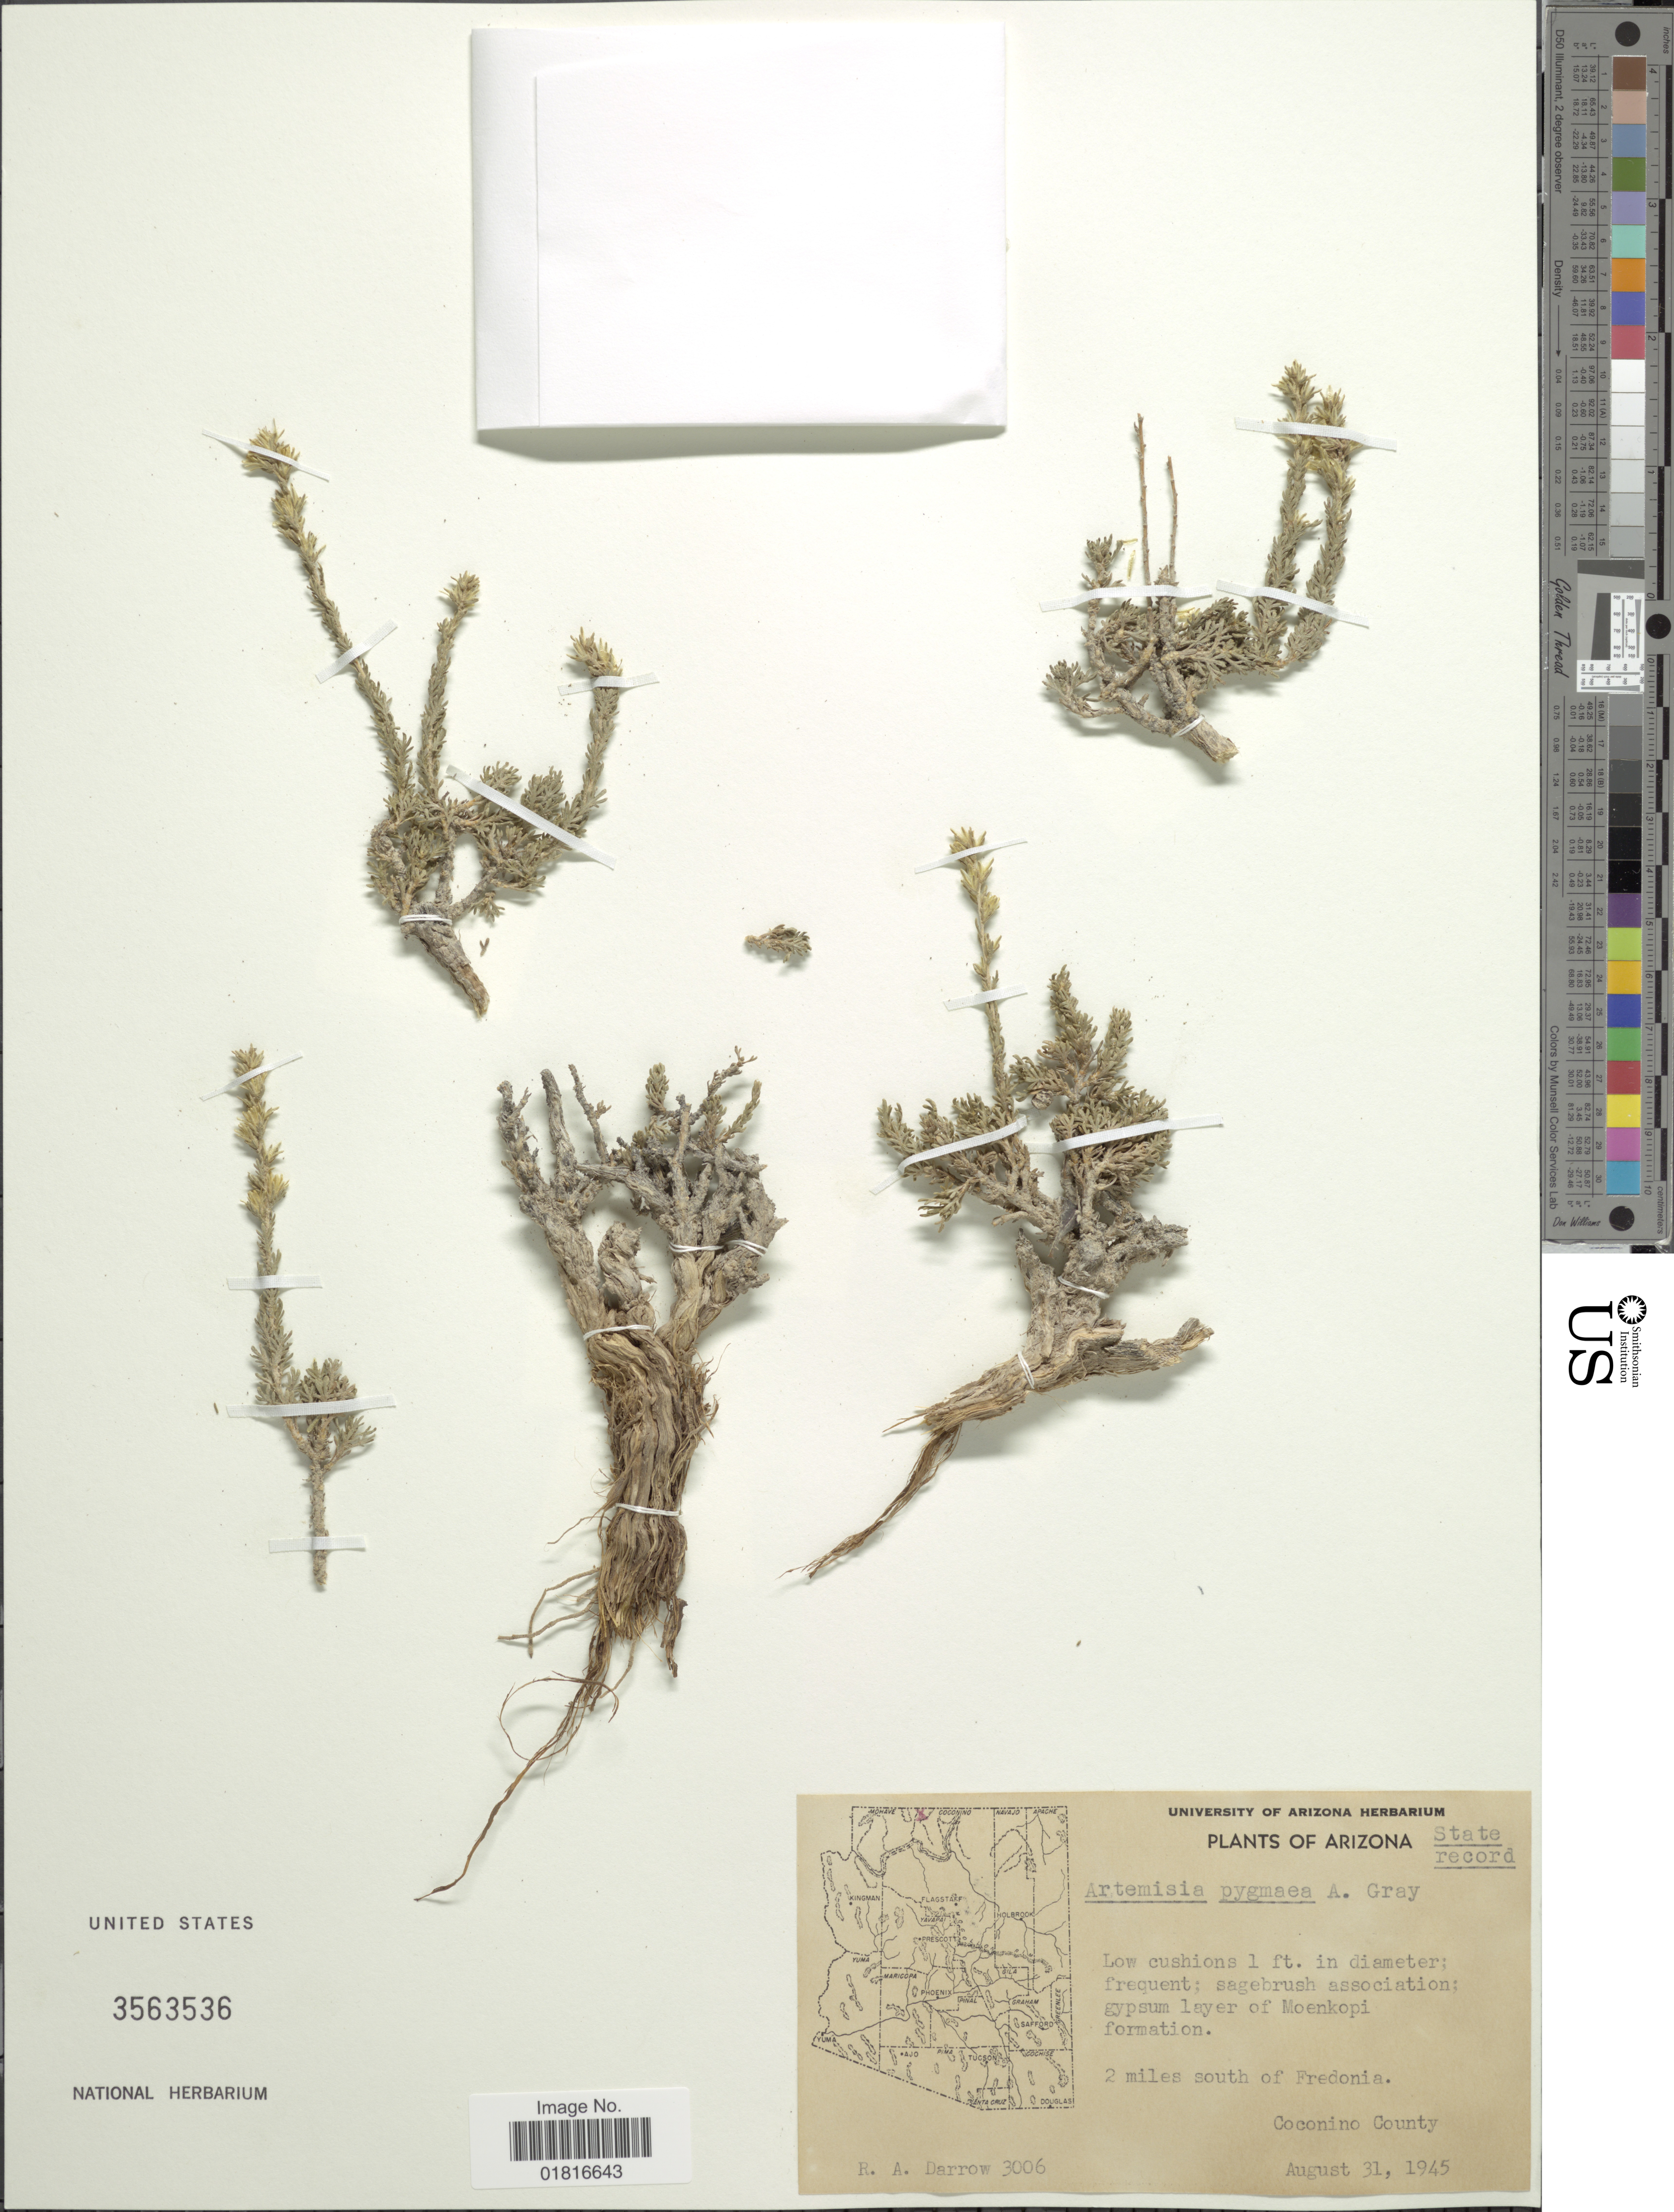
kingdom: Plantae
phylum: Tracheophyta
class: Magnoliopsida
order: Asterales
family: Asteraceae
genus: Artemisia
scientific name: Artemisia pygmaea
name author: A. Gray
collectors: R. A. Darrow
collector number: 3006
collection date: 1945-08-31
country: United States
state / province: Arizona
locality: Gypsum layer of Moenkopi formation, 2 miles south of Fredonia, Coconino County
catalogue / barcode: US 3563536